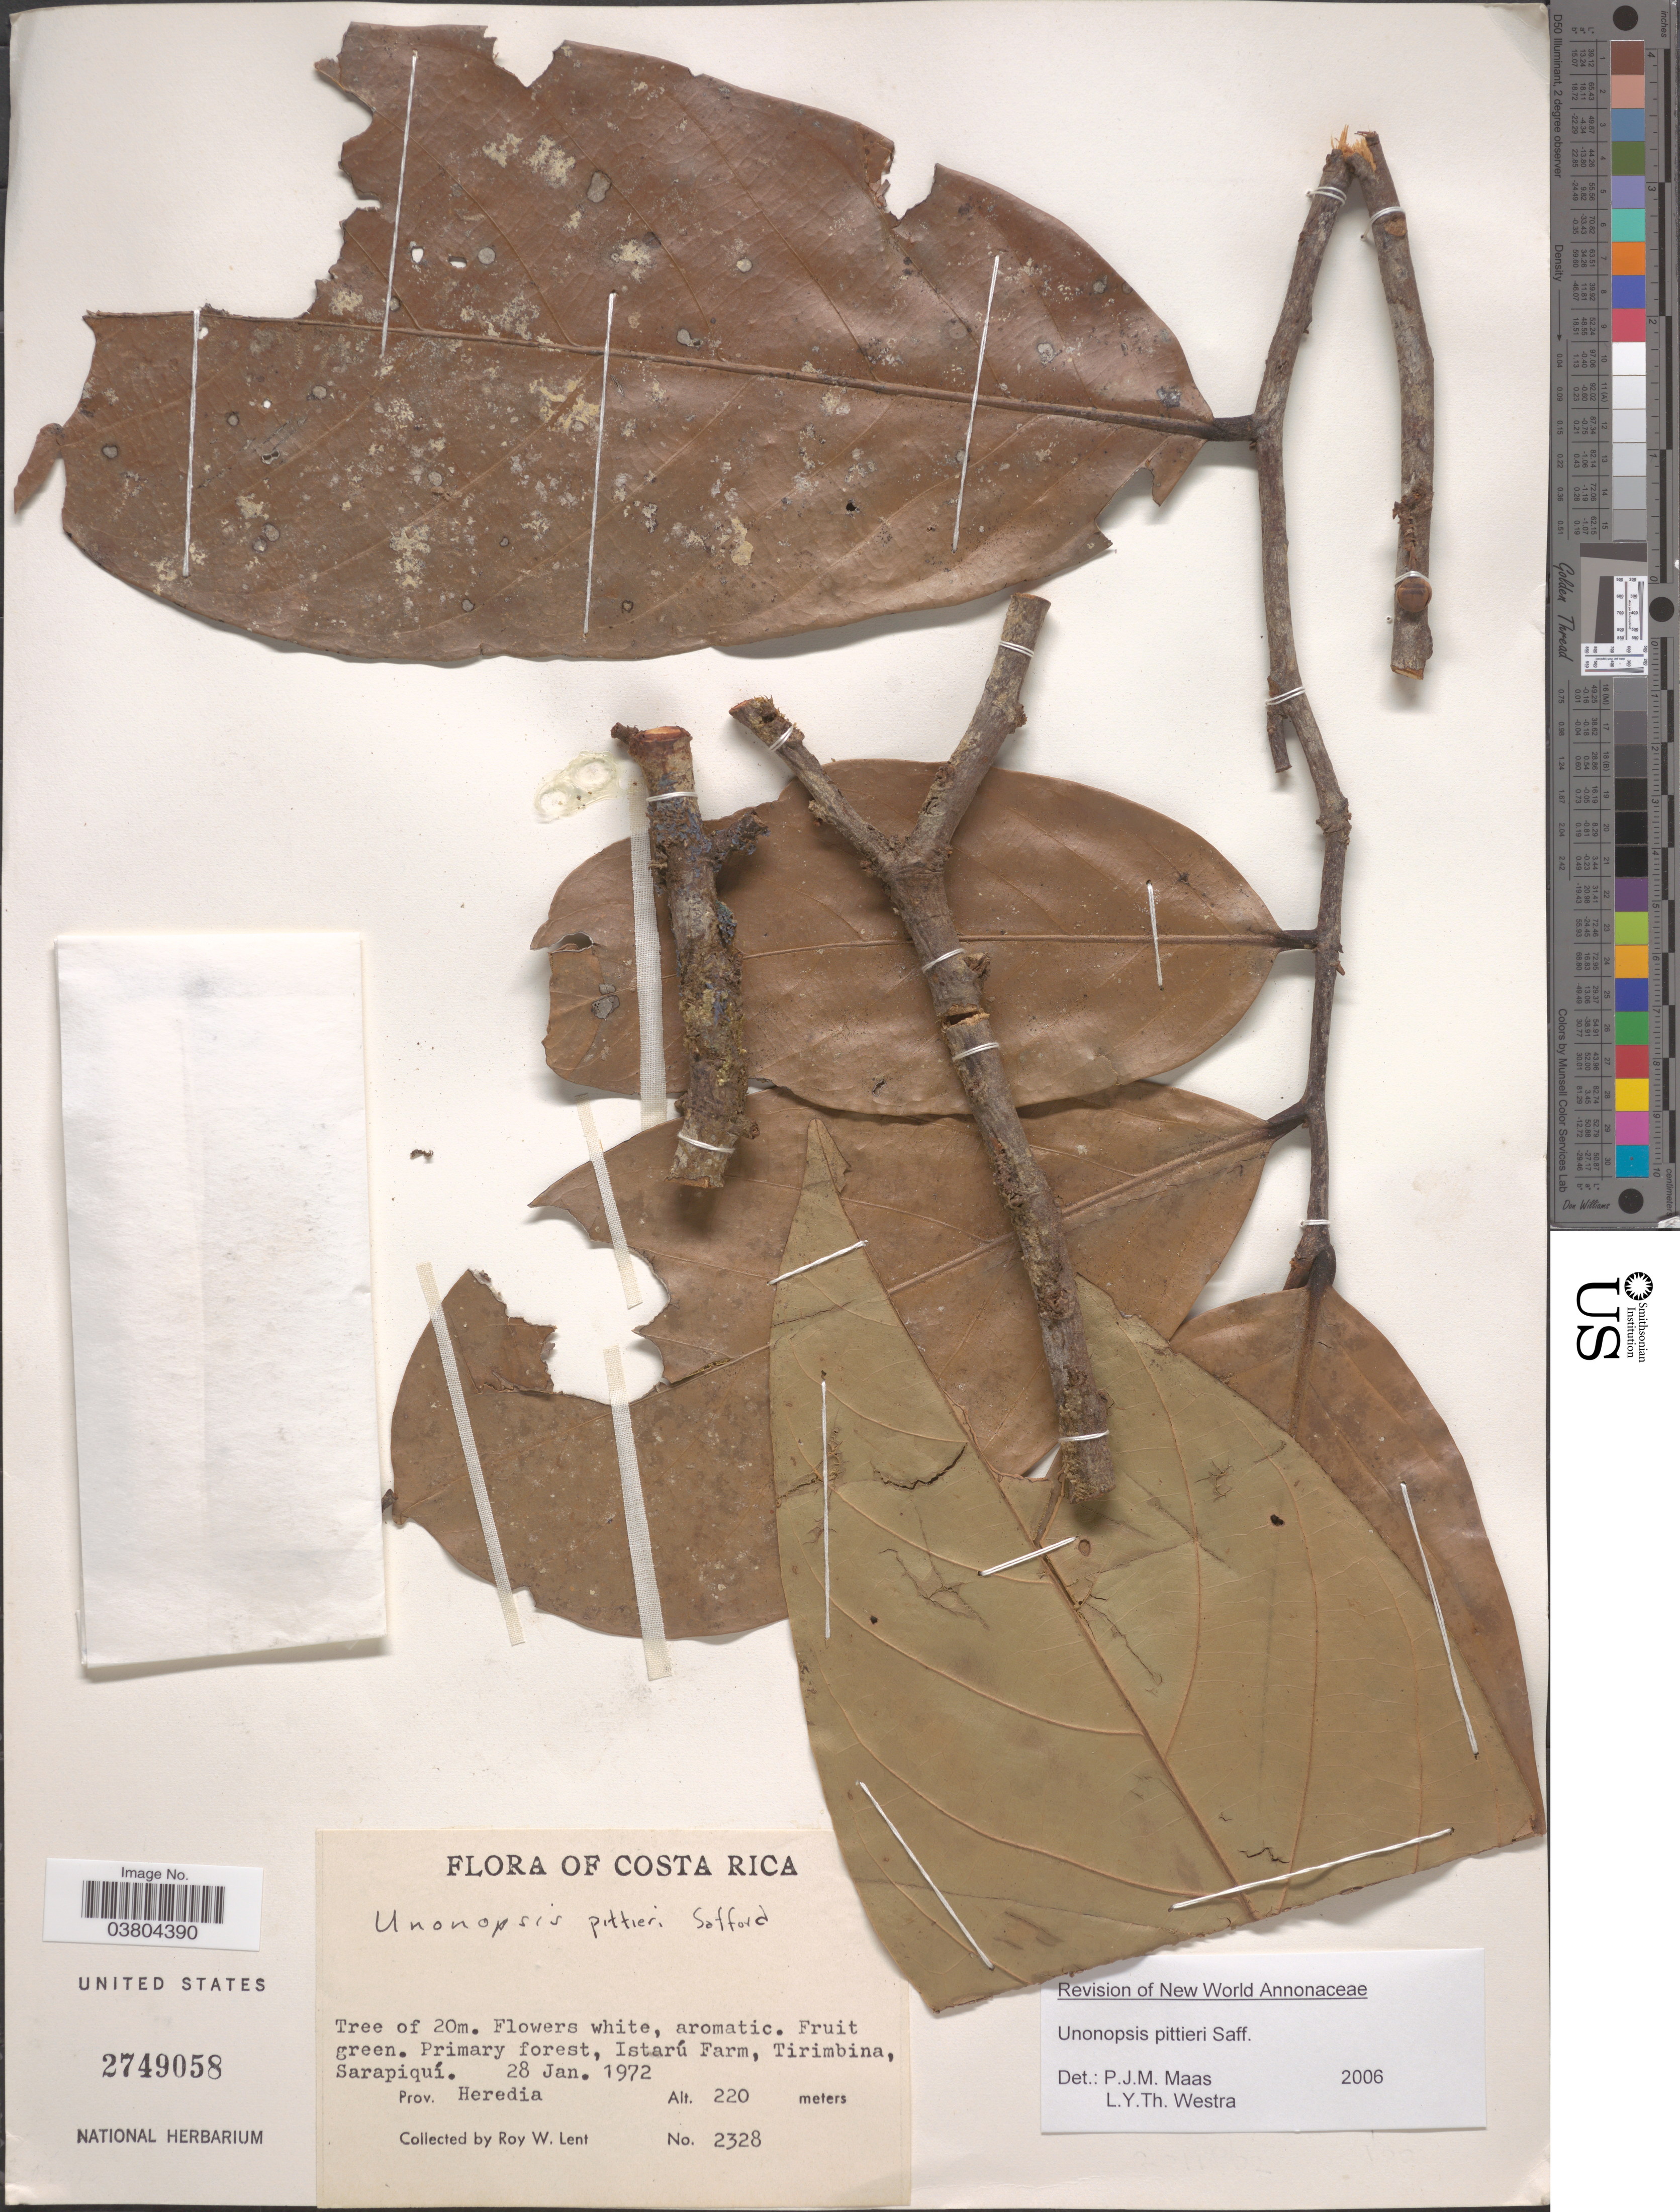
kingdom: Plantae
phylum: Tracheophyta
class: Magnoliopsida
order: Magnoliales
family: Annonaceae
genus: Unonopsis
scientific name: Unonopsis pittieri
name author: Saff.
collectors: R. W. Lent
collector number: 2328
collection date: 1972-01-28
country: Costa Rica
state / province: Heredia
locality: Primary forest, Istarú Farm, Tirimbina, Sarapiquí.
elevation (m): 220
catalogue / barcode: US 2749058